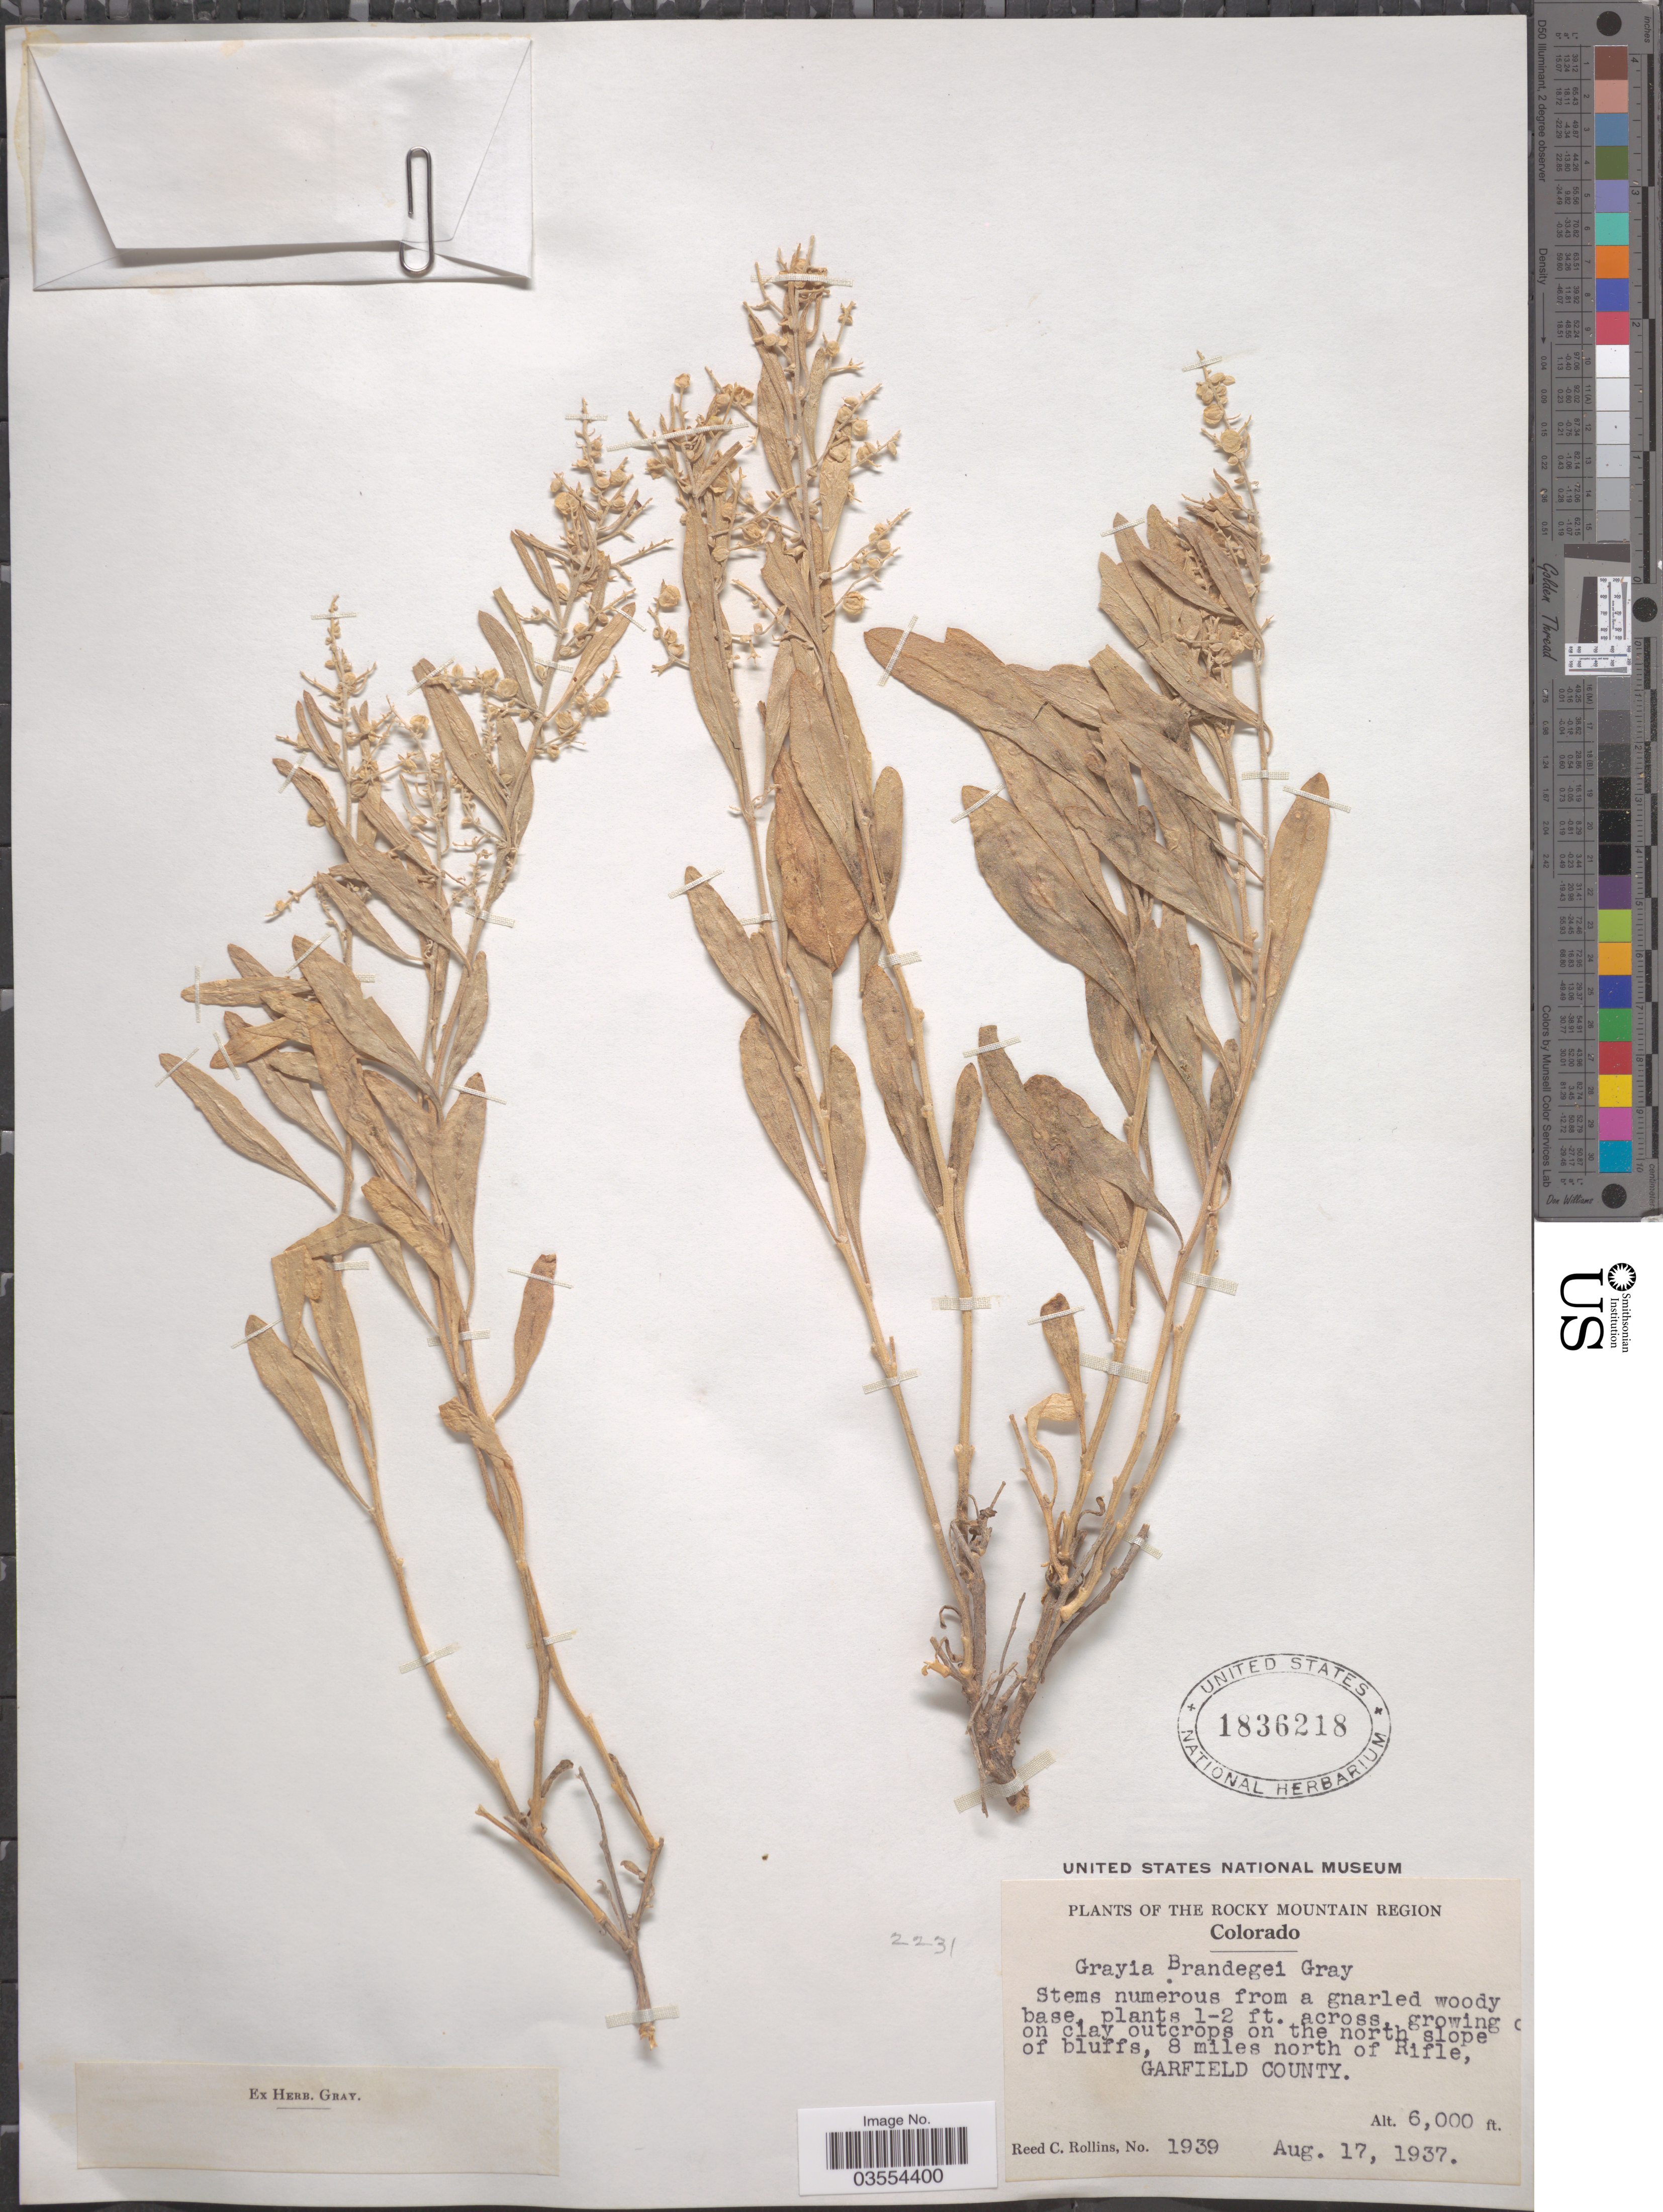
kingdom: Plantae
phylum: Tracheophyta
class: Magnoliopsida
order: Caryophyllales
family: Amaranthaceae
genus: Grayia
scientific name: Grayia brandegeei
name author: A. Gray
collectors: R. C. Rollins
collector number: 1939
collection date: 1937-08-17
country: United States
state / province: Colorado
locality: The Rocky Mountain Region. 8 miles north of Rifle, Garfield County.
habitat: north slope of bluffs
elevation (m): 1829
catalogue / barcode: US 1836218